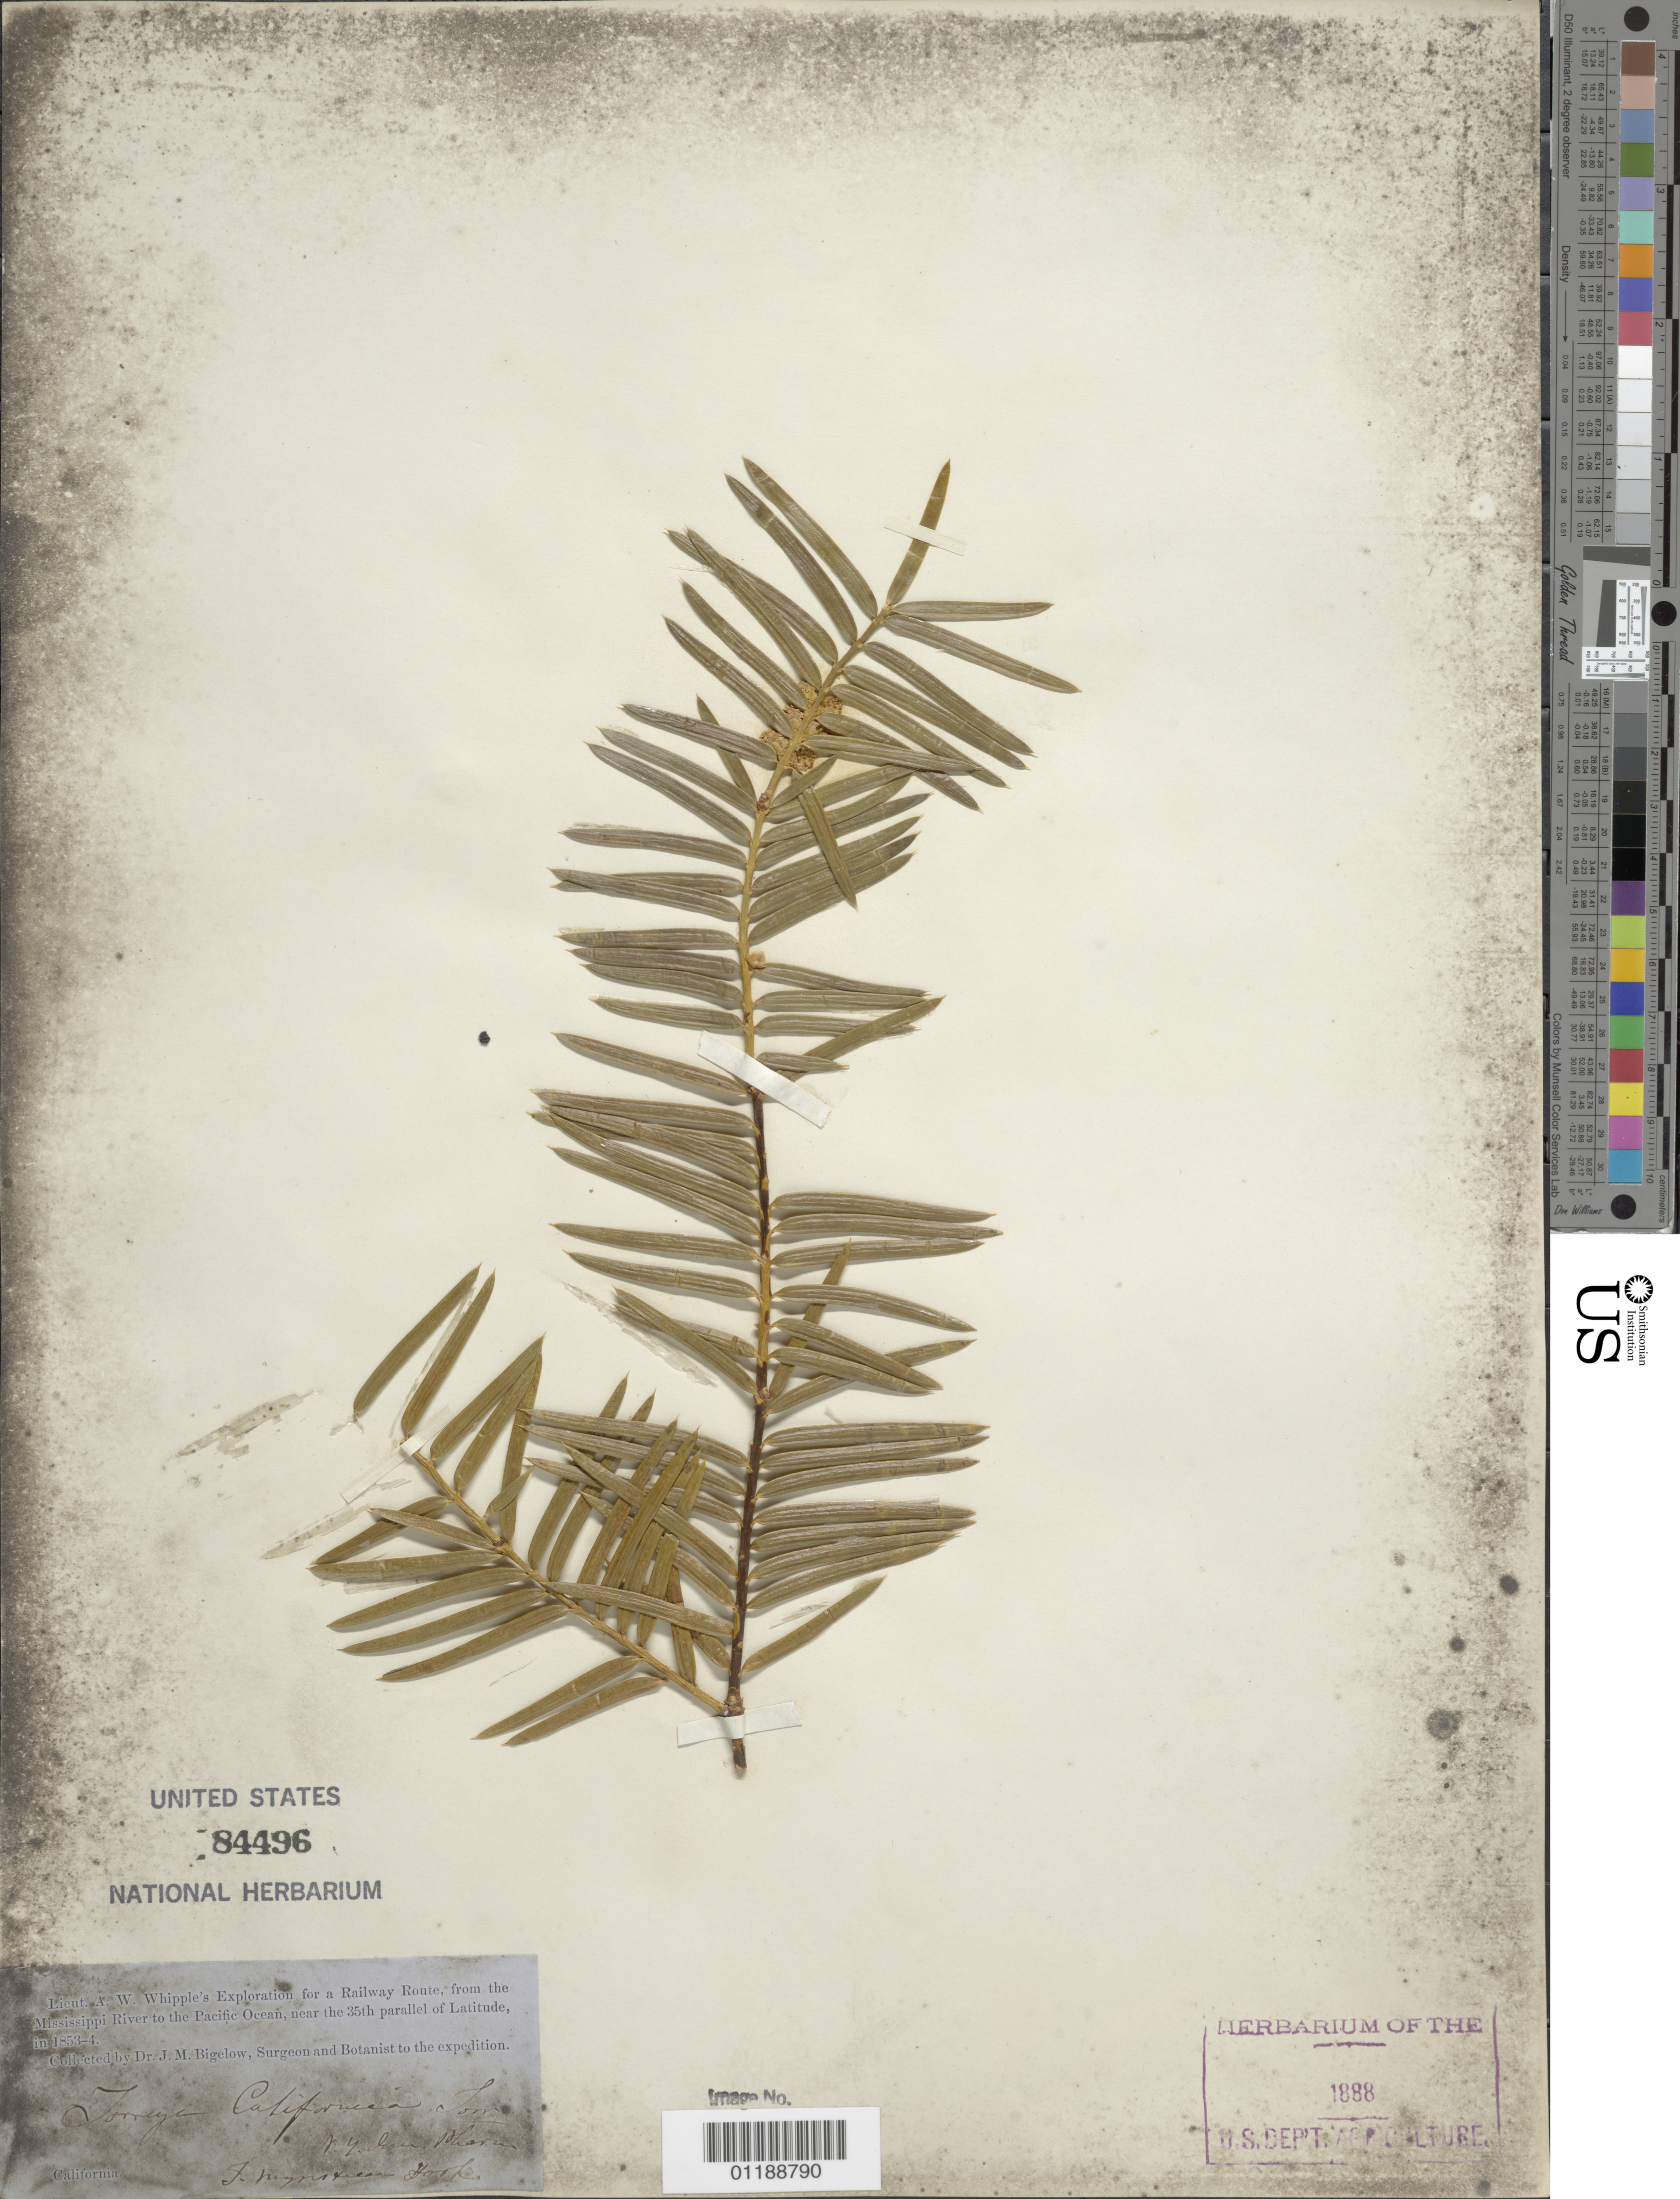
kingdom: Plantae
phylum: Tracheophyta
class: Pinopsida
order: Pinales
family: Taxaceae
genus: Torreya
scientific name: Torreya californica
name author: Torr.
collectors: J. M. Bigelow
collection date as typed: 1853 to -- --- 1854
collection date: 1853/1854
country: United States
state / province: California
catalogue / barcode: US 84496